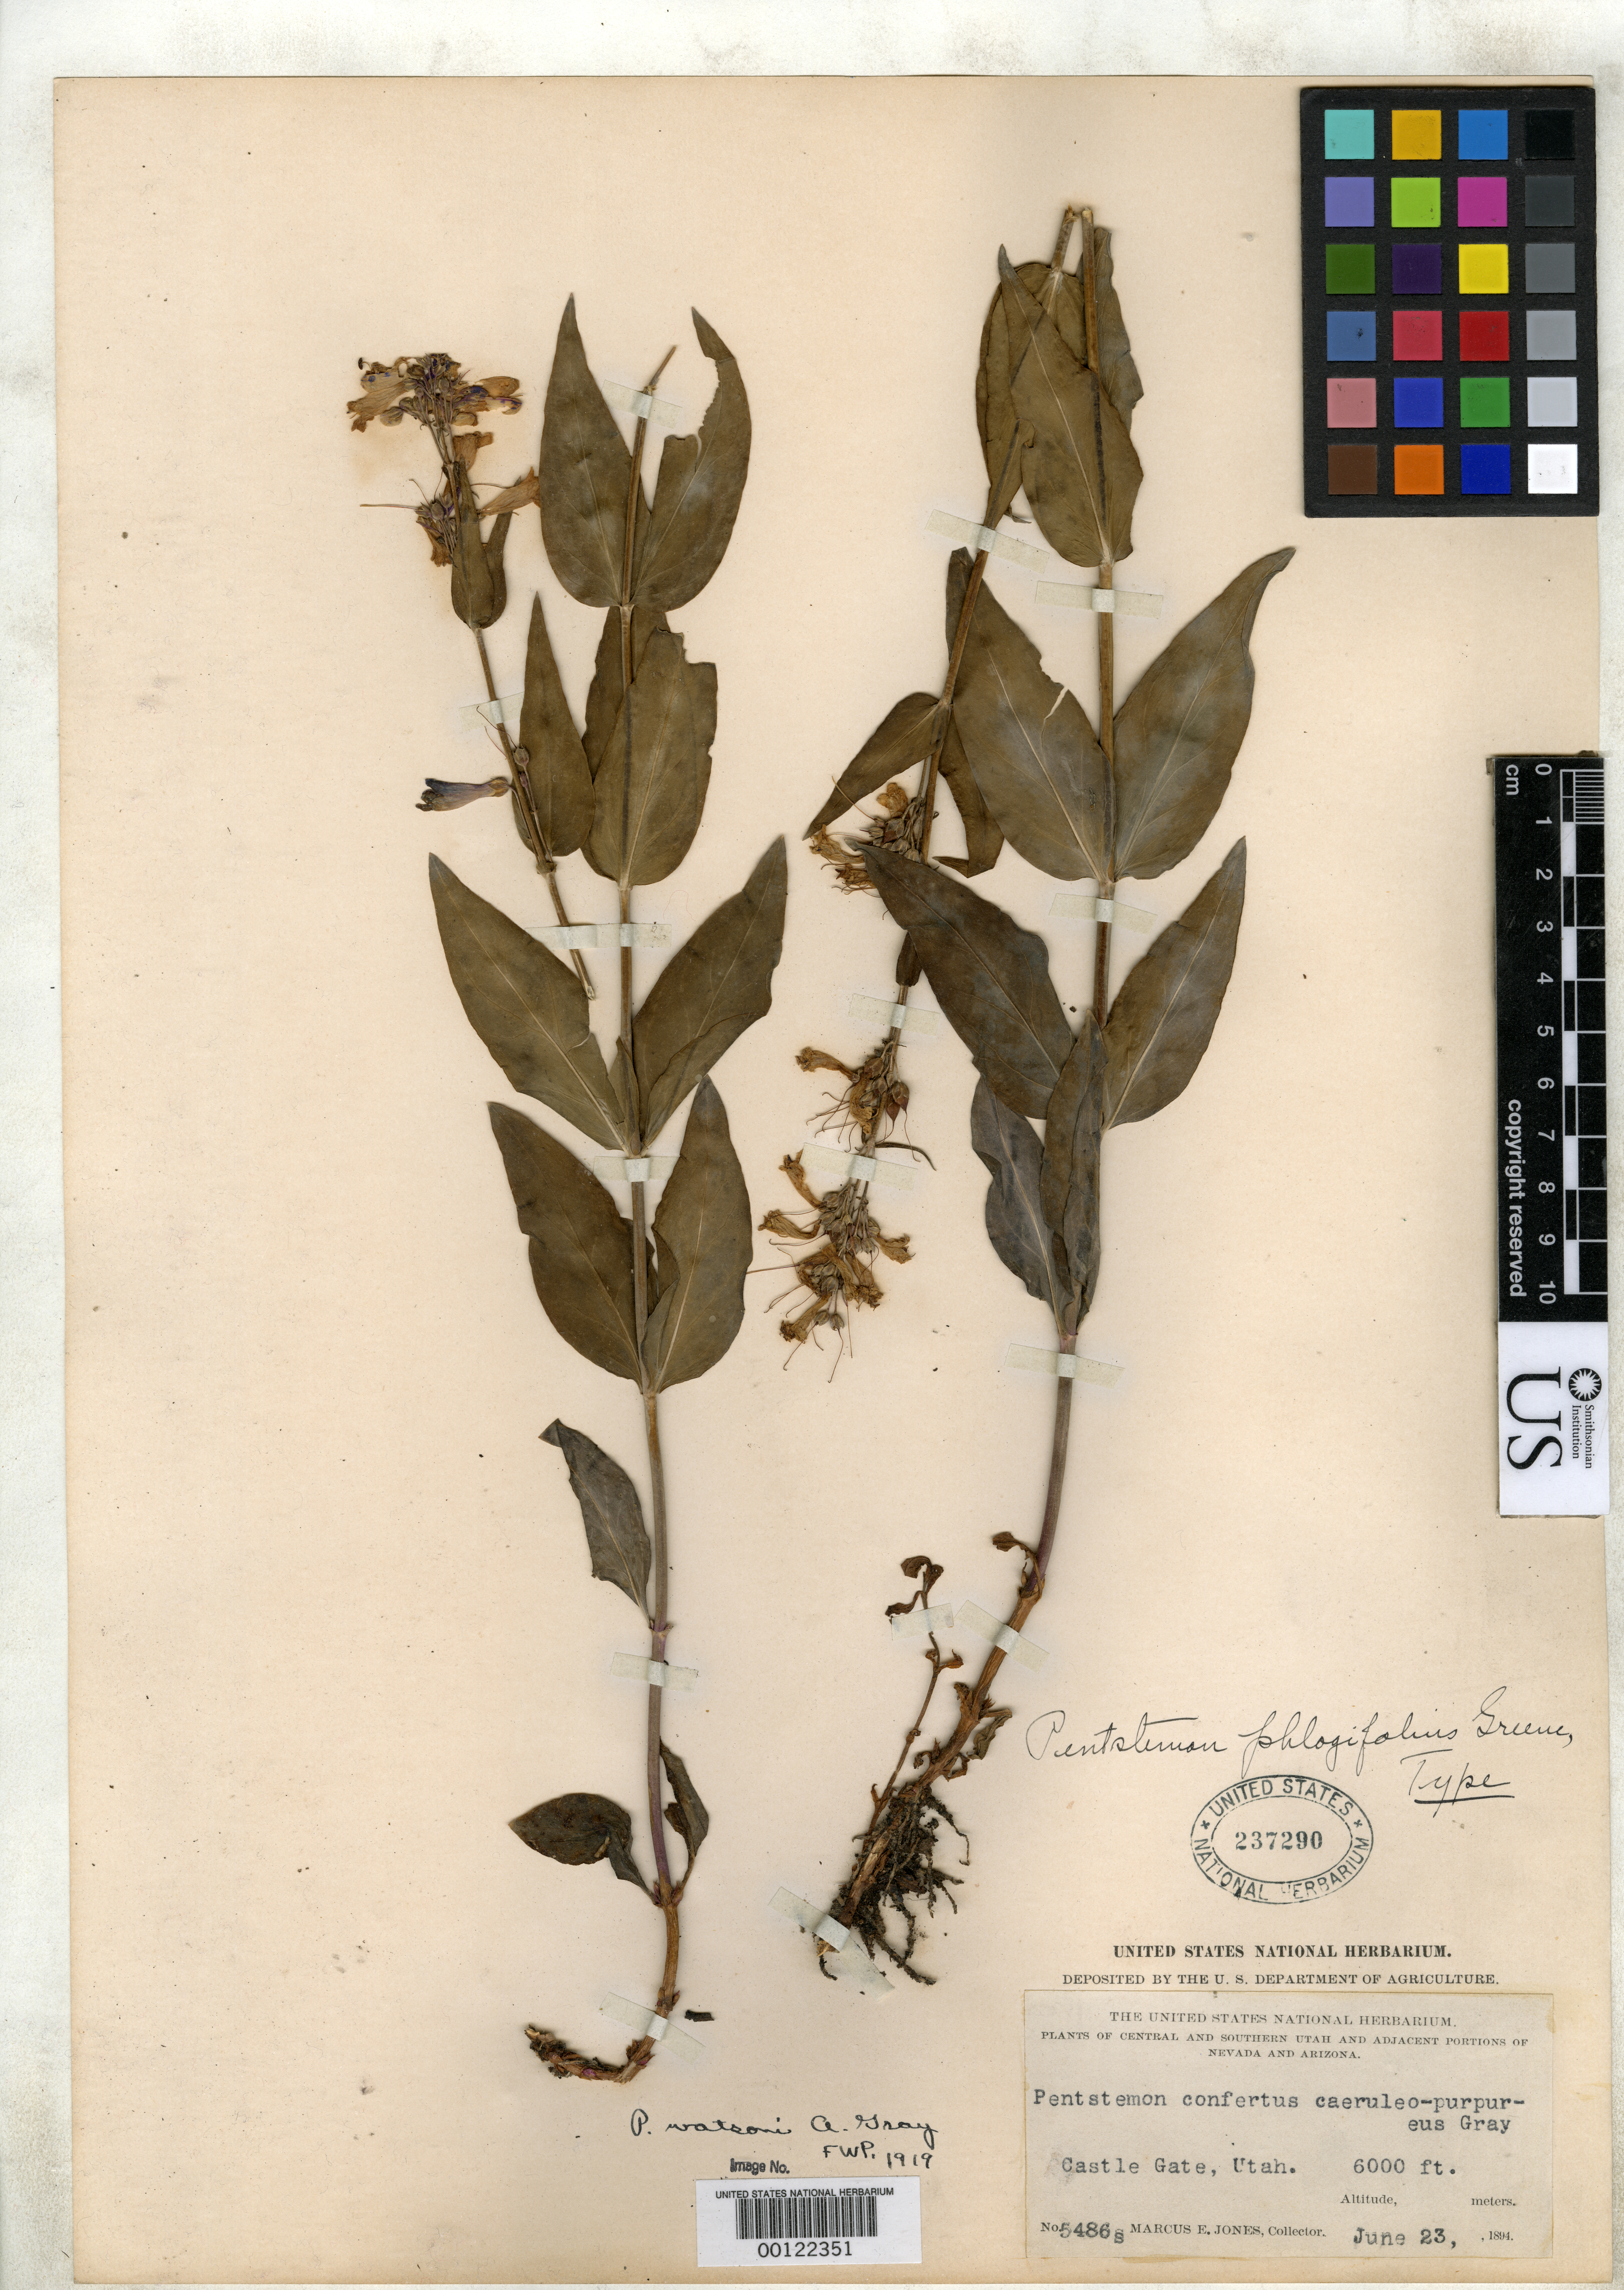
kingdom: Plantae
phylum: Tracheophyta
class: Magnoliopsida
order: Lamiales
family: Plantaginaceae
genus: Penstemon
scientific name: Penstemon phlogifolius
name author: Greene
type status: Syntype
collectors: M. E. Jones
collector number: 5486 s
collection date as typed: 23 Jun 1894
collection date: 1894-06-23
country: United States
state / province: Utah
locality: Castle Gate; alt. 6000 ft.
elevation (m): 1829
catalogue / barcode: US 237290